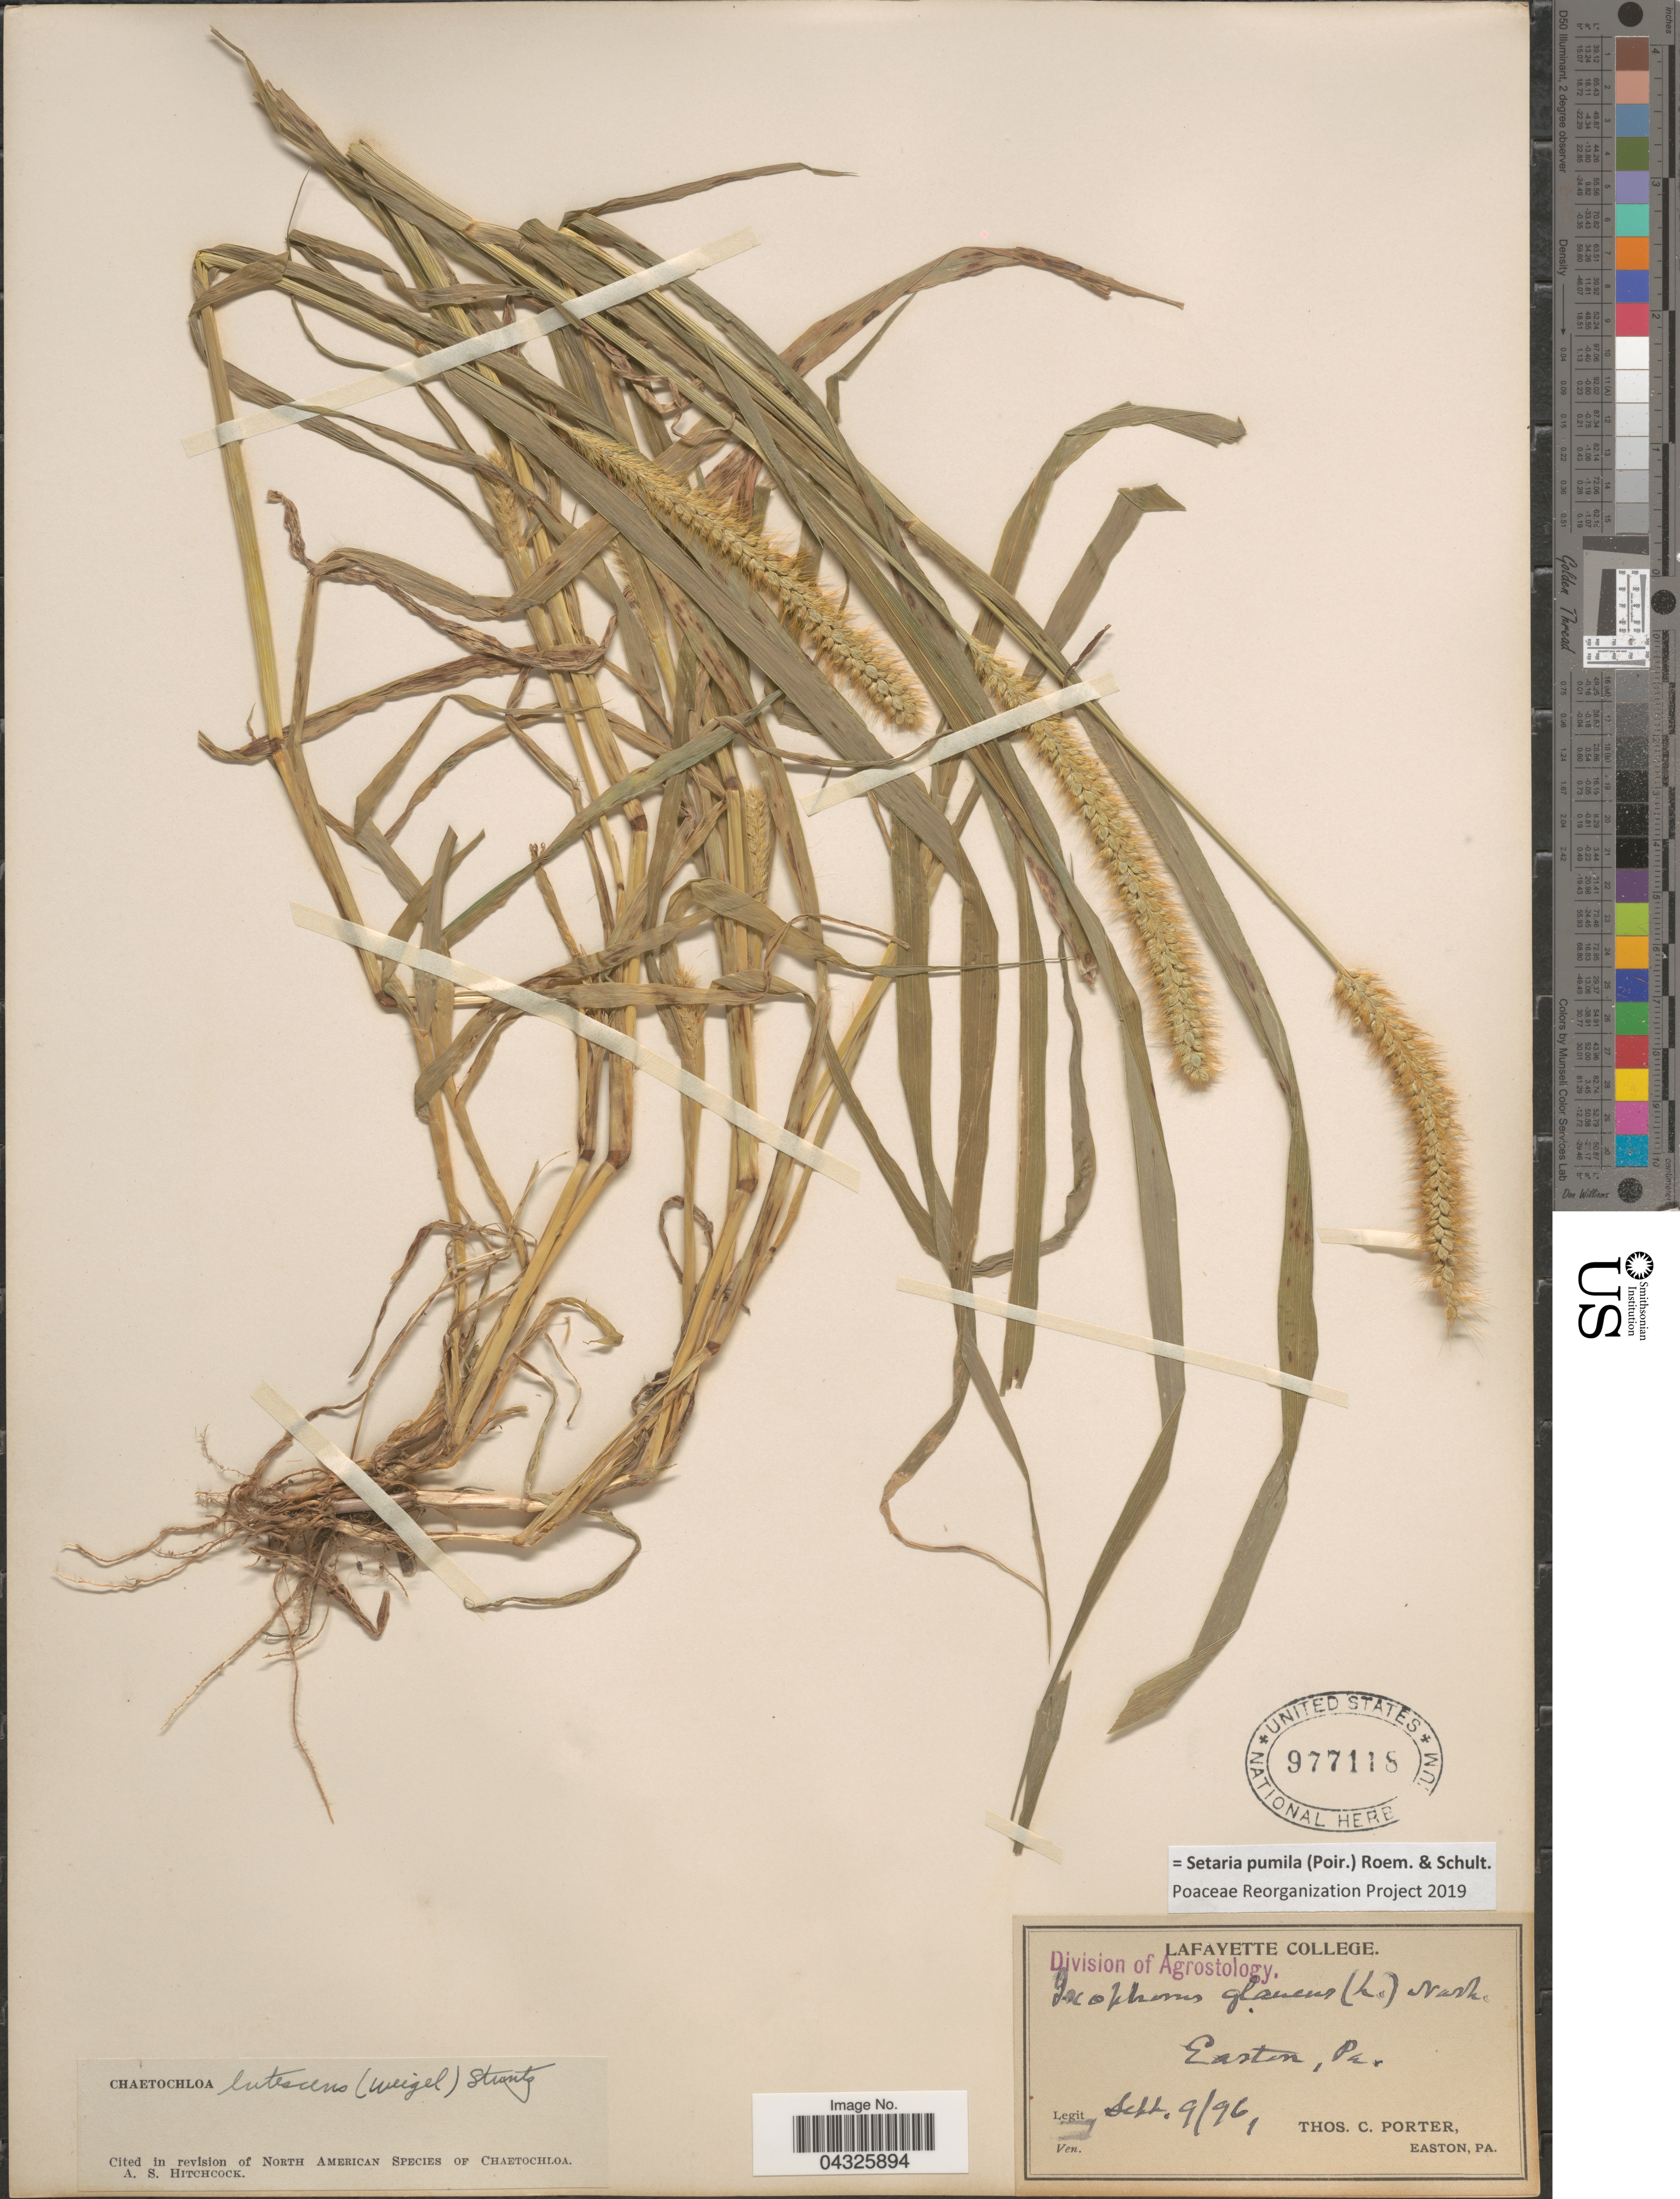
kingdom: Plantae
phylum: Tracheophyta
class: Liliopsida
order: Poales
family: Poaceae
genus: Setaria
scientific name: Setaria pumila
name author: (Poir.) Roem. & Schult.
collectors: T. Porter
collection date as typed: Transcribed d/m/y: 9/9/96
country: United States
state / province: Pennsylvania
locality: Easton.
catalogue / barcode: US 977118